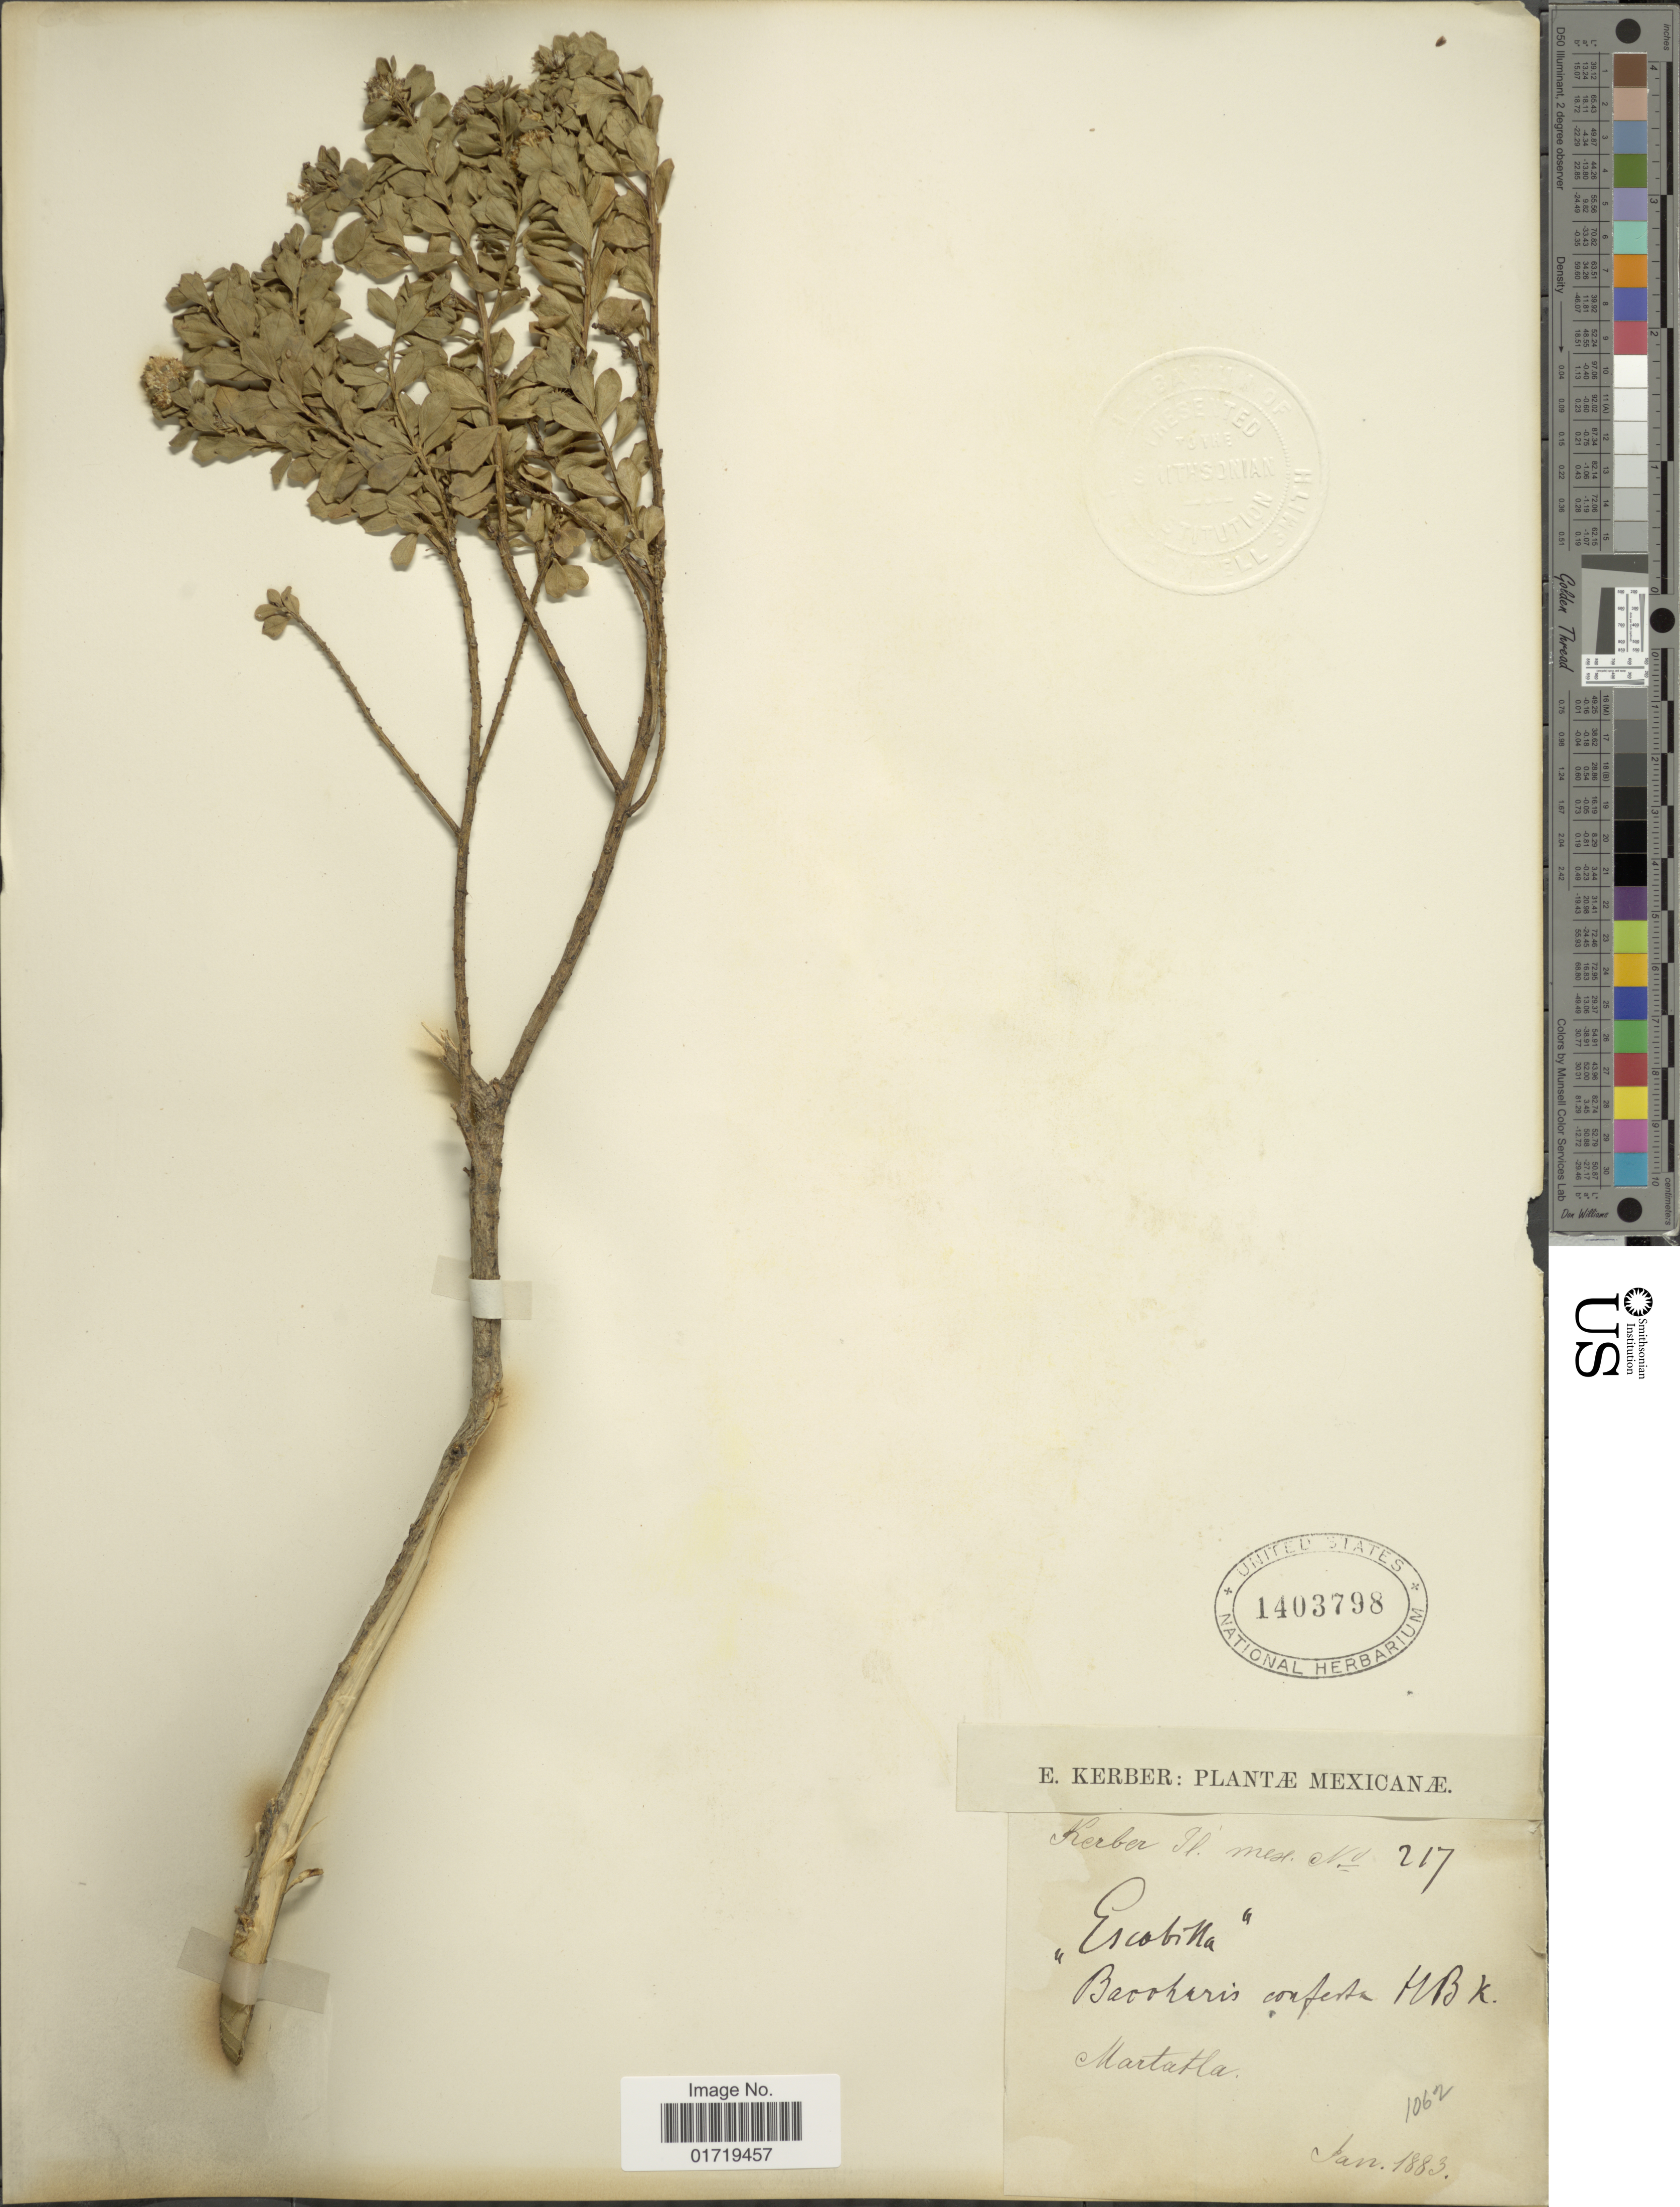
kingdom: Plantae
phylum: Tracheophyta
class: Magnoliopsida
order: Asterales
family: Asteraceae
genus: Baccharis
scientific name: Baccharis conferta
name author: Kunth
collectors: E. Kerber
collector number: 217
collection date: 1883-01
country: Mexico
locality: Martatla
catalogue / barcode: US 1403798